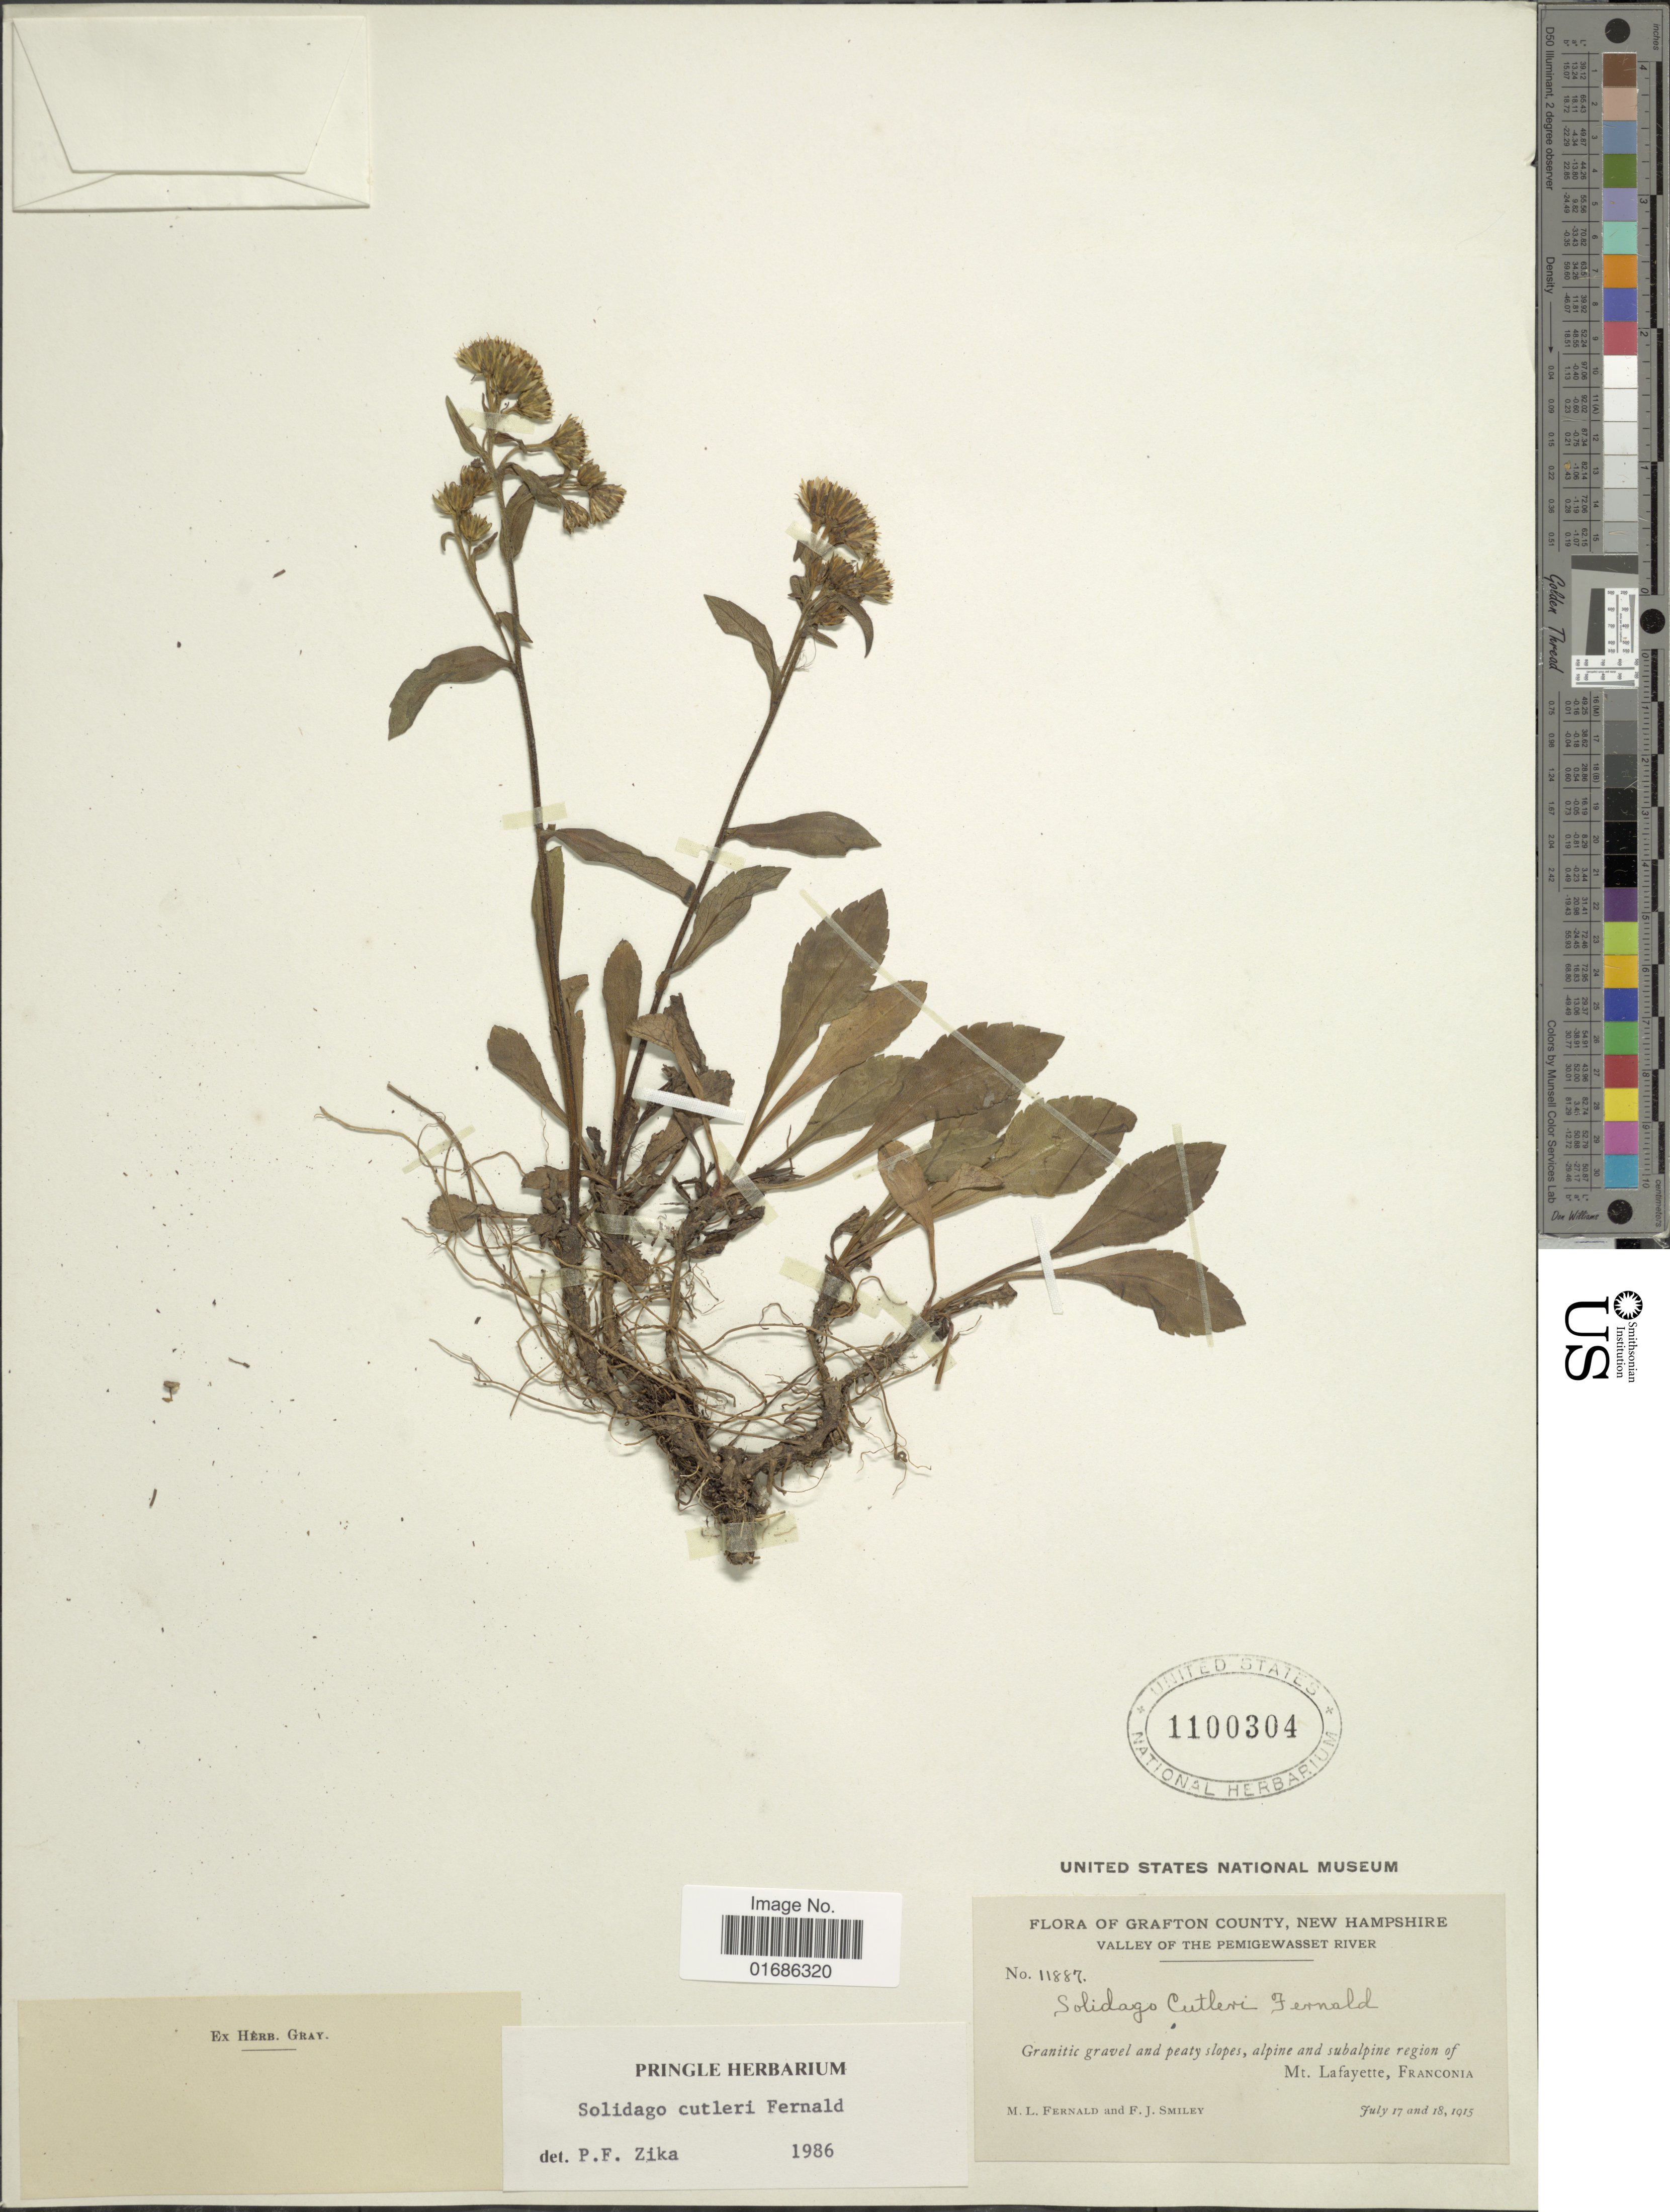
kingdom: Plantae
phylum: Tracheophyta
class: Magnoliopsida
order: Asterales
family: Asteraceae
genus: Solidago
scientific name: Solidago cutleri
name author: Fernald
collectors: M. L. Fernald & F. Smiley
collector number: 11887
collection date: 1915-07-17/1915-07-18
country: United States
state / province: New Hampshire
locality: Grafton County, Valley of the Pemigewasset River, Granitic gravel and peaty slopes, alpine and subalpine region of Mt Lafayette, Franconia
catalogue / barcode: US 1100304